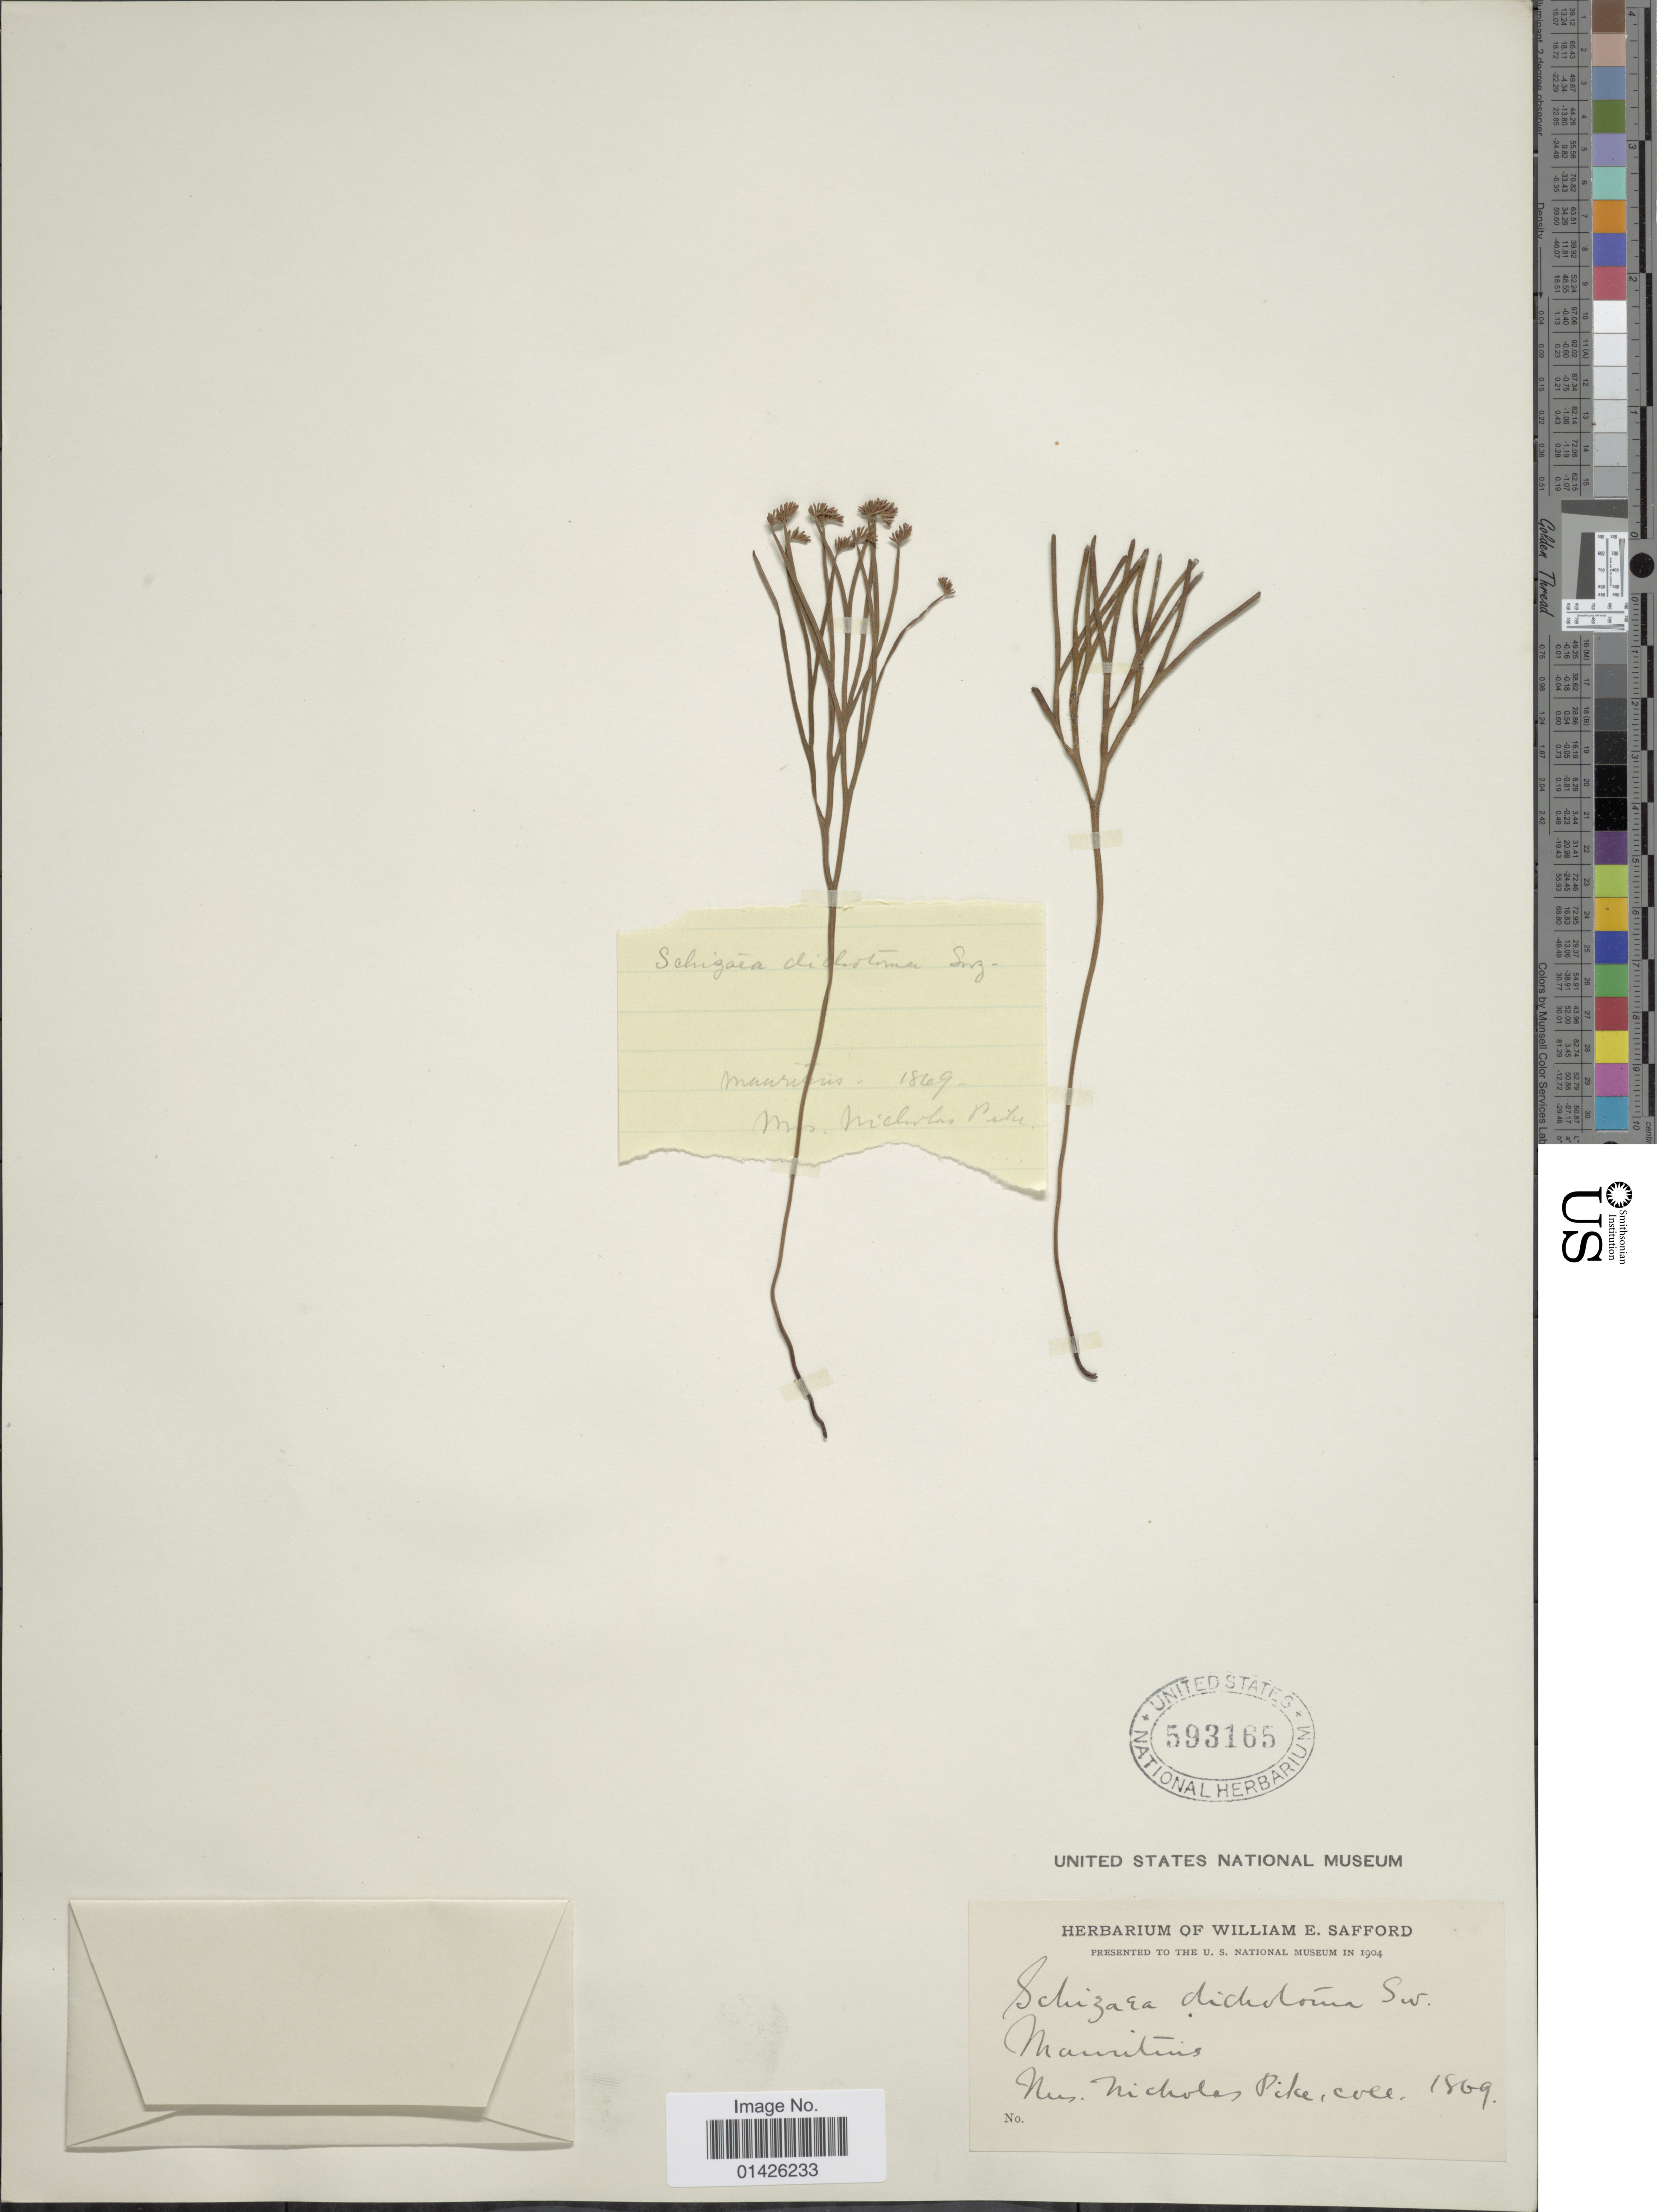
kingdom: Plantae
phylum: Tracheophyta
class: Polypodiopsida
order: Schizaeales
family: Schizaeaceae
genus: Schizaea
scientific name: Schizaea dichotoma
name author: (L.) J. Sm.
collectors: N. Pike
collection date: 1869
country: Mauritius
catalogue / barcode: US 593165